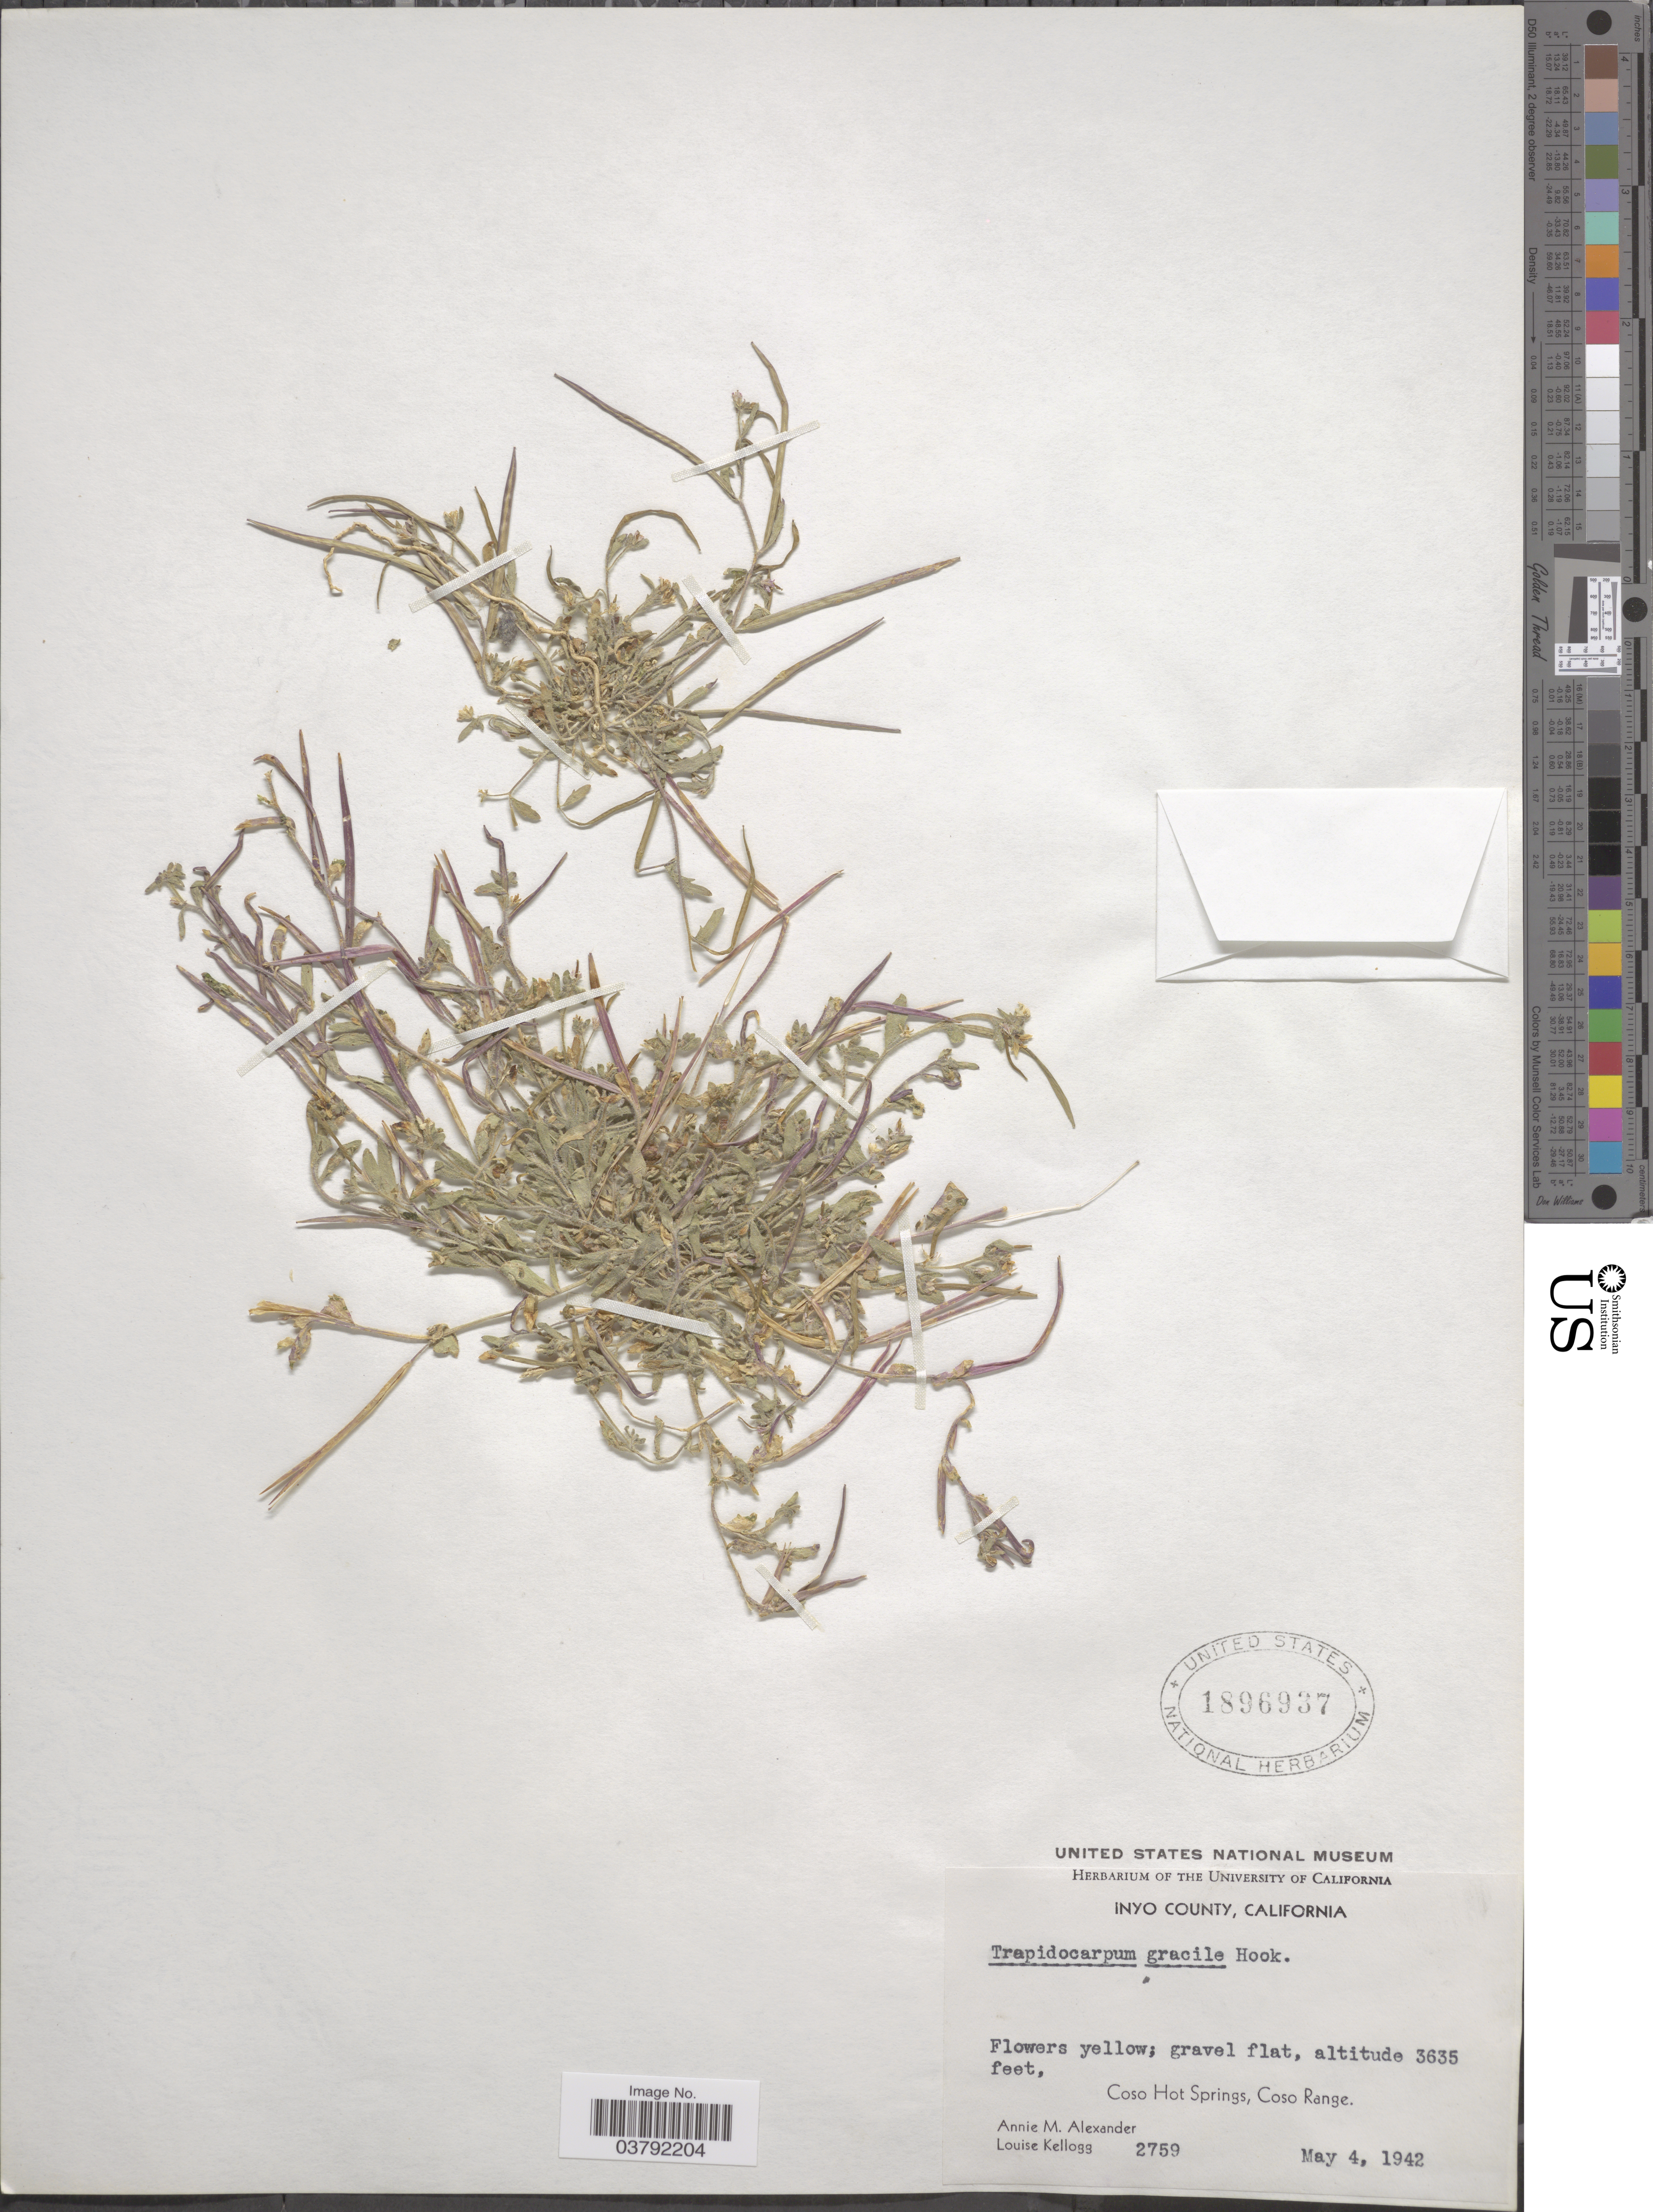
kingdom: Plantae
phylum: Tracheophyta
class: Magnoliopsida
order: Brassicales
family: Brassicaceae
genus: Tropidocarpum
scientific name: Tropidocarpum gracile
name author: Hook.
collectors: A. M. Alexander & L. Kellogg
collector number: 2759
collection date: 1942-05-04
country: United States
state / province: California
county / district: Inyo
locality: Inyo County. Coso Hot Springs, Coso Range.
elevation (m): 1108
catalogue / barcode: US 1896937